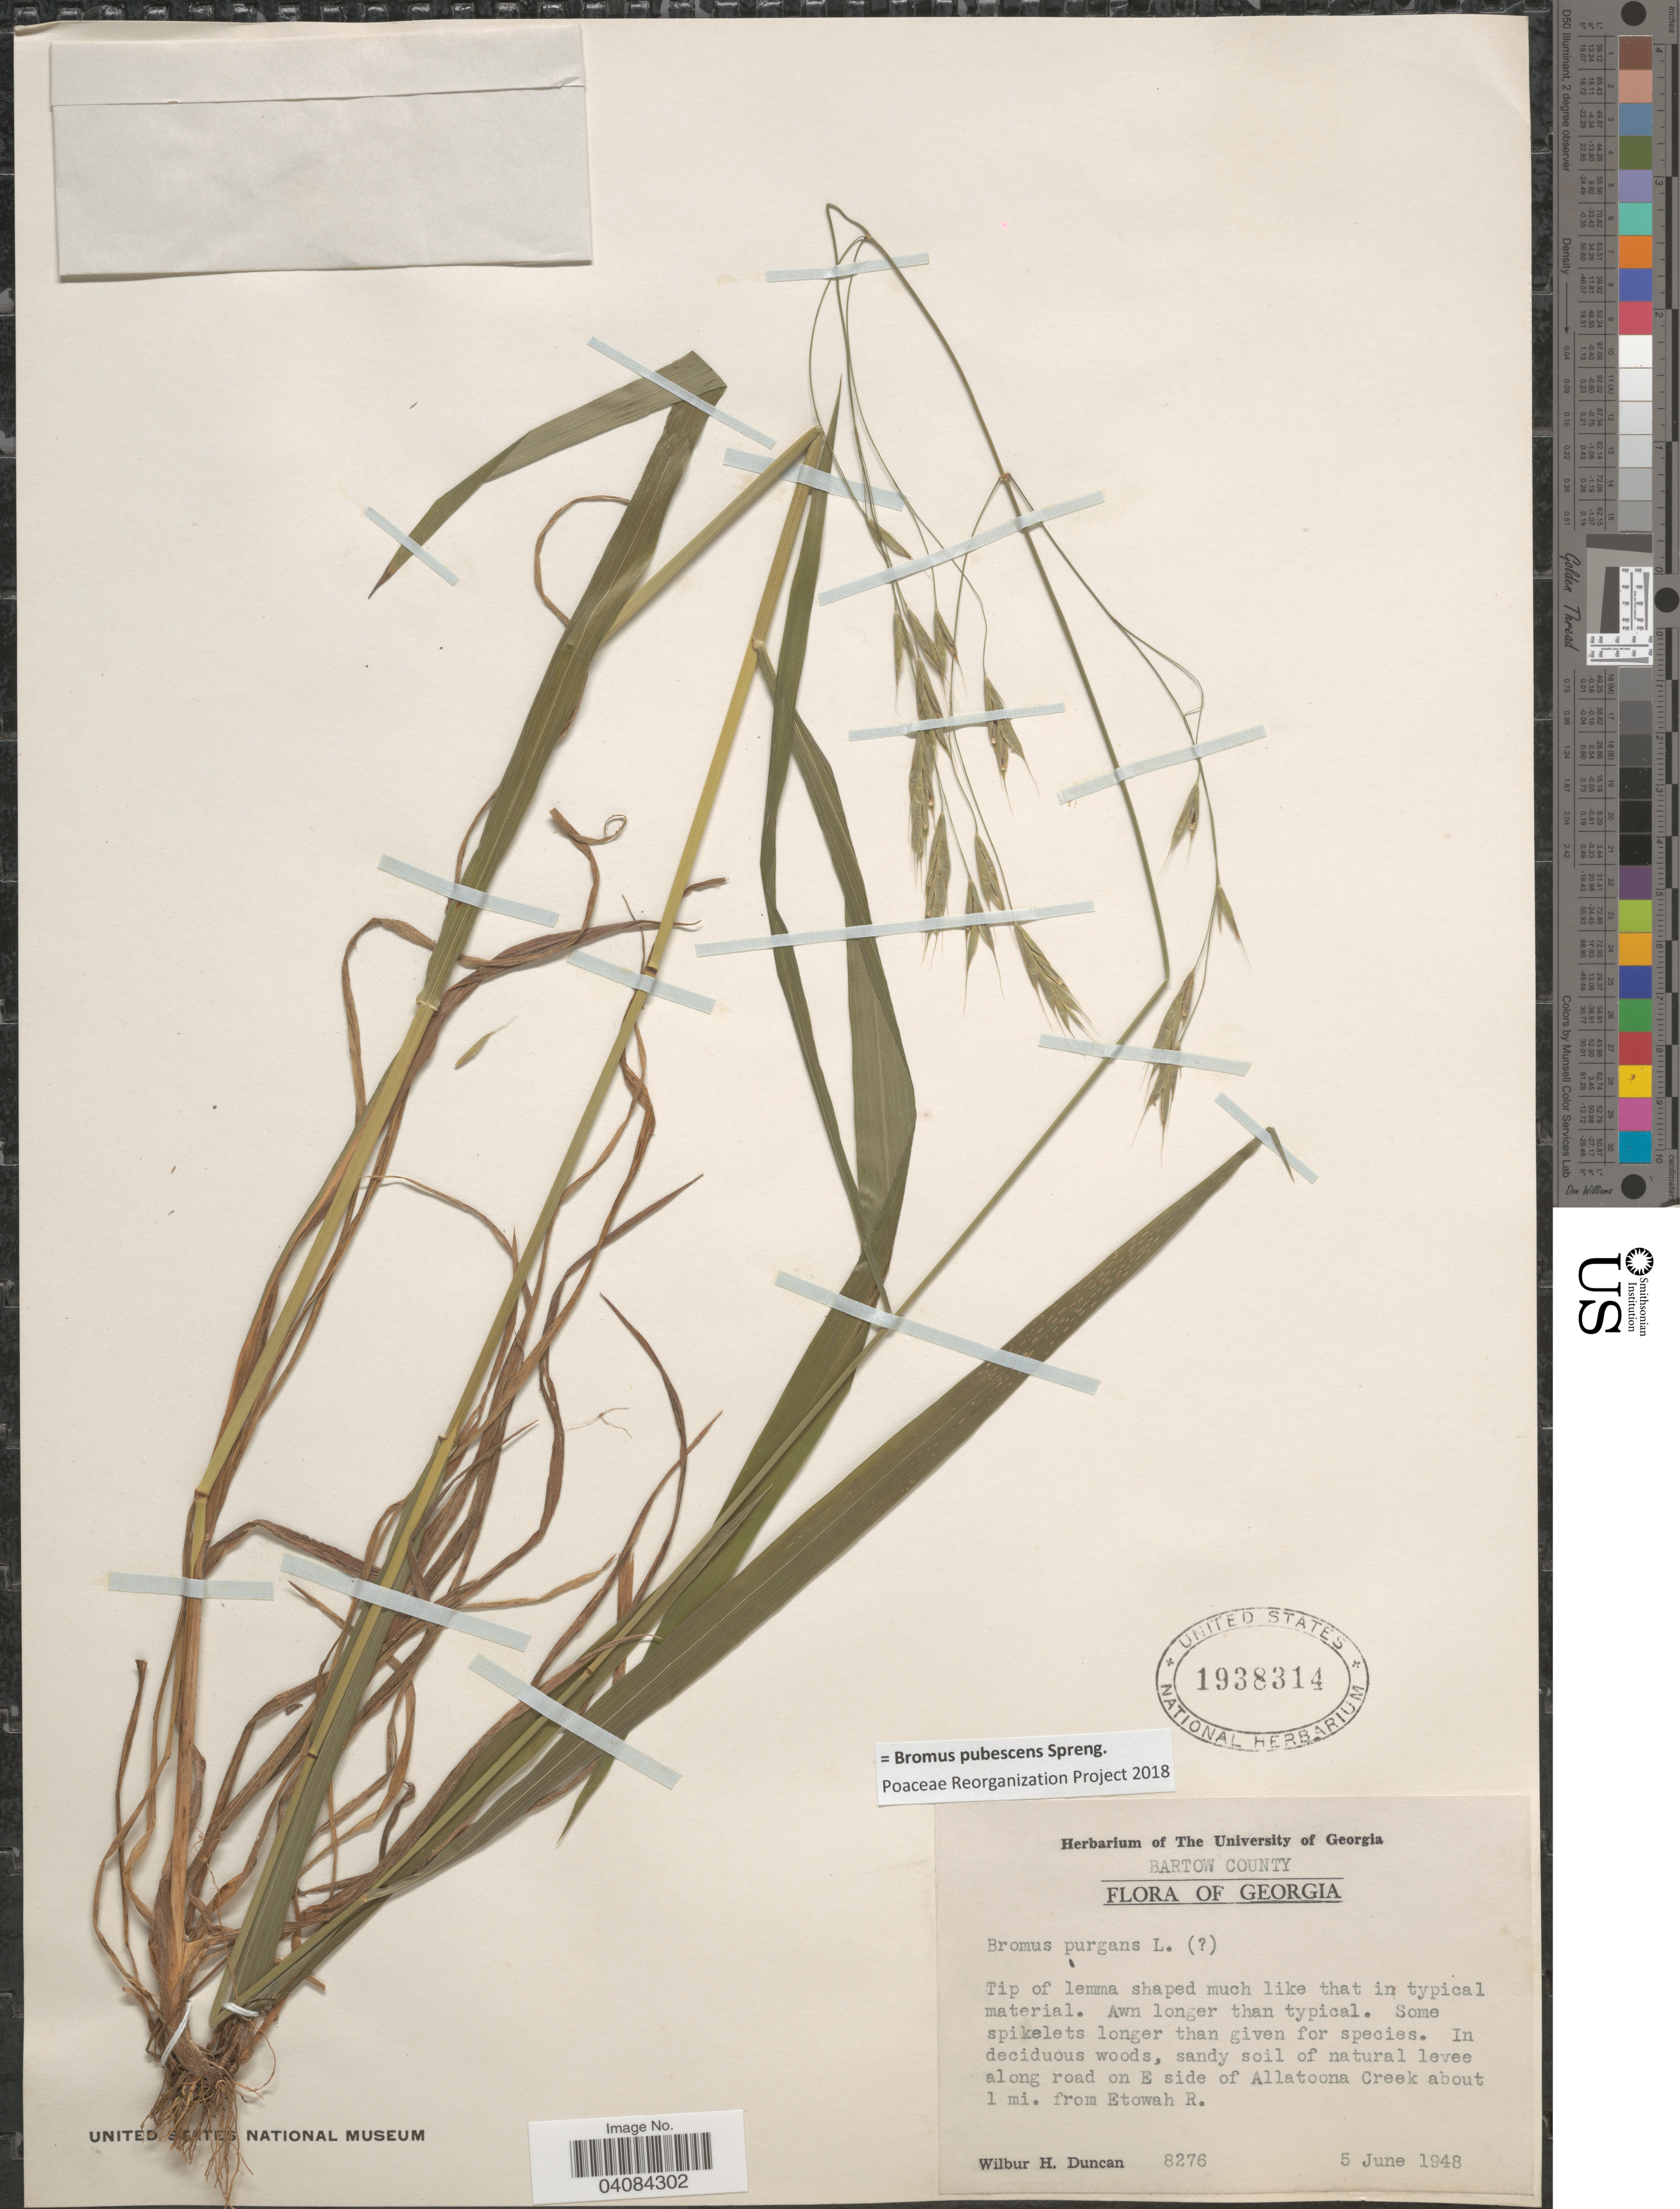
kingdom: Plantae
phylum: Tracheophyta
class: Liliopsida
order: Poales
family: Poaceae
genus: Bromus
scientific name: Bromus pubescens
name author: Muhl. ex Willd.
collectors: W. H. Duncan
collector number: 8276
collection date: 1948-06-05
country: United States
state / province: Georgia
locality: Bartow County. Along road on E side of Allatoona Creek about 1 mi. from Etowah R.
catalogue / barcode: US 1938314